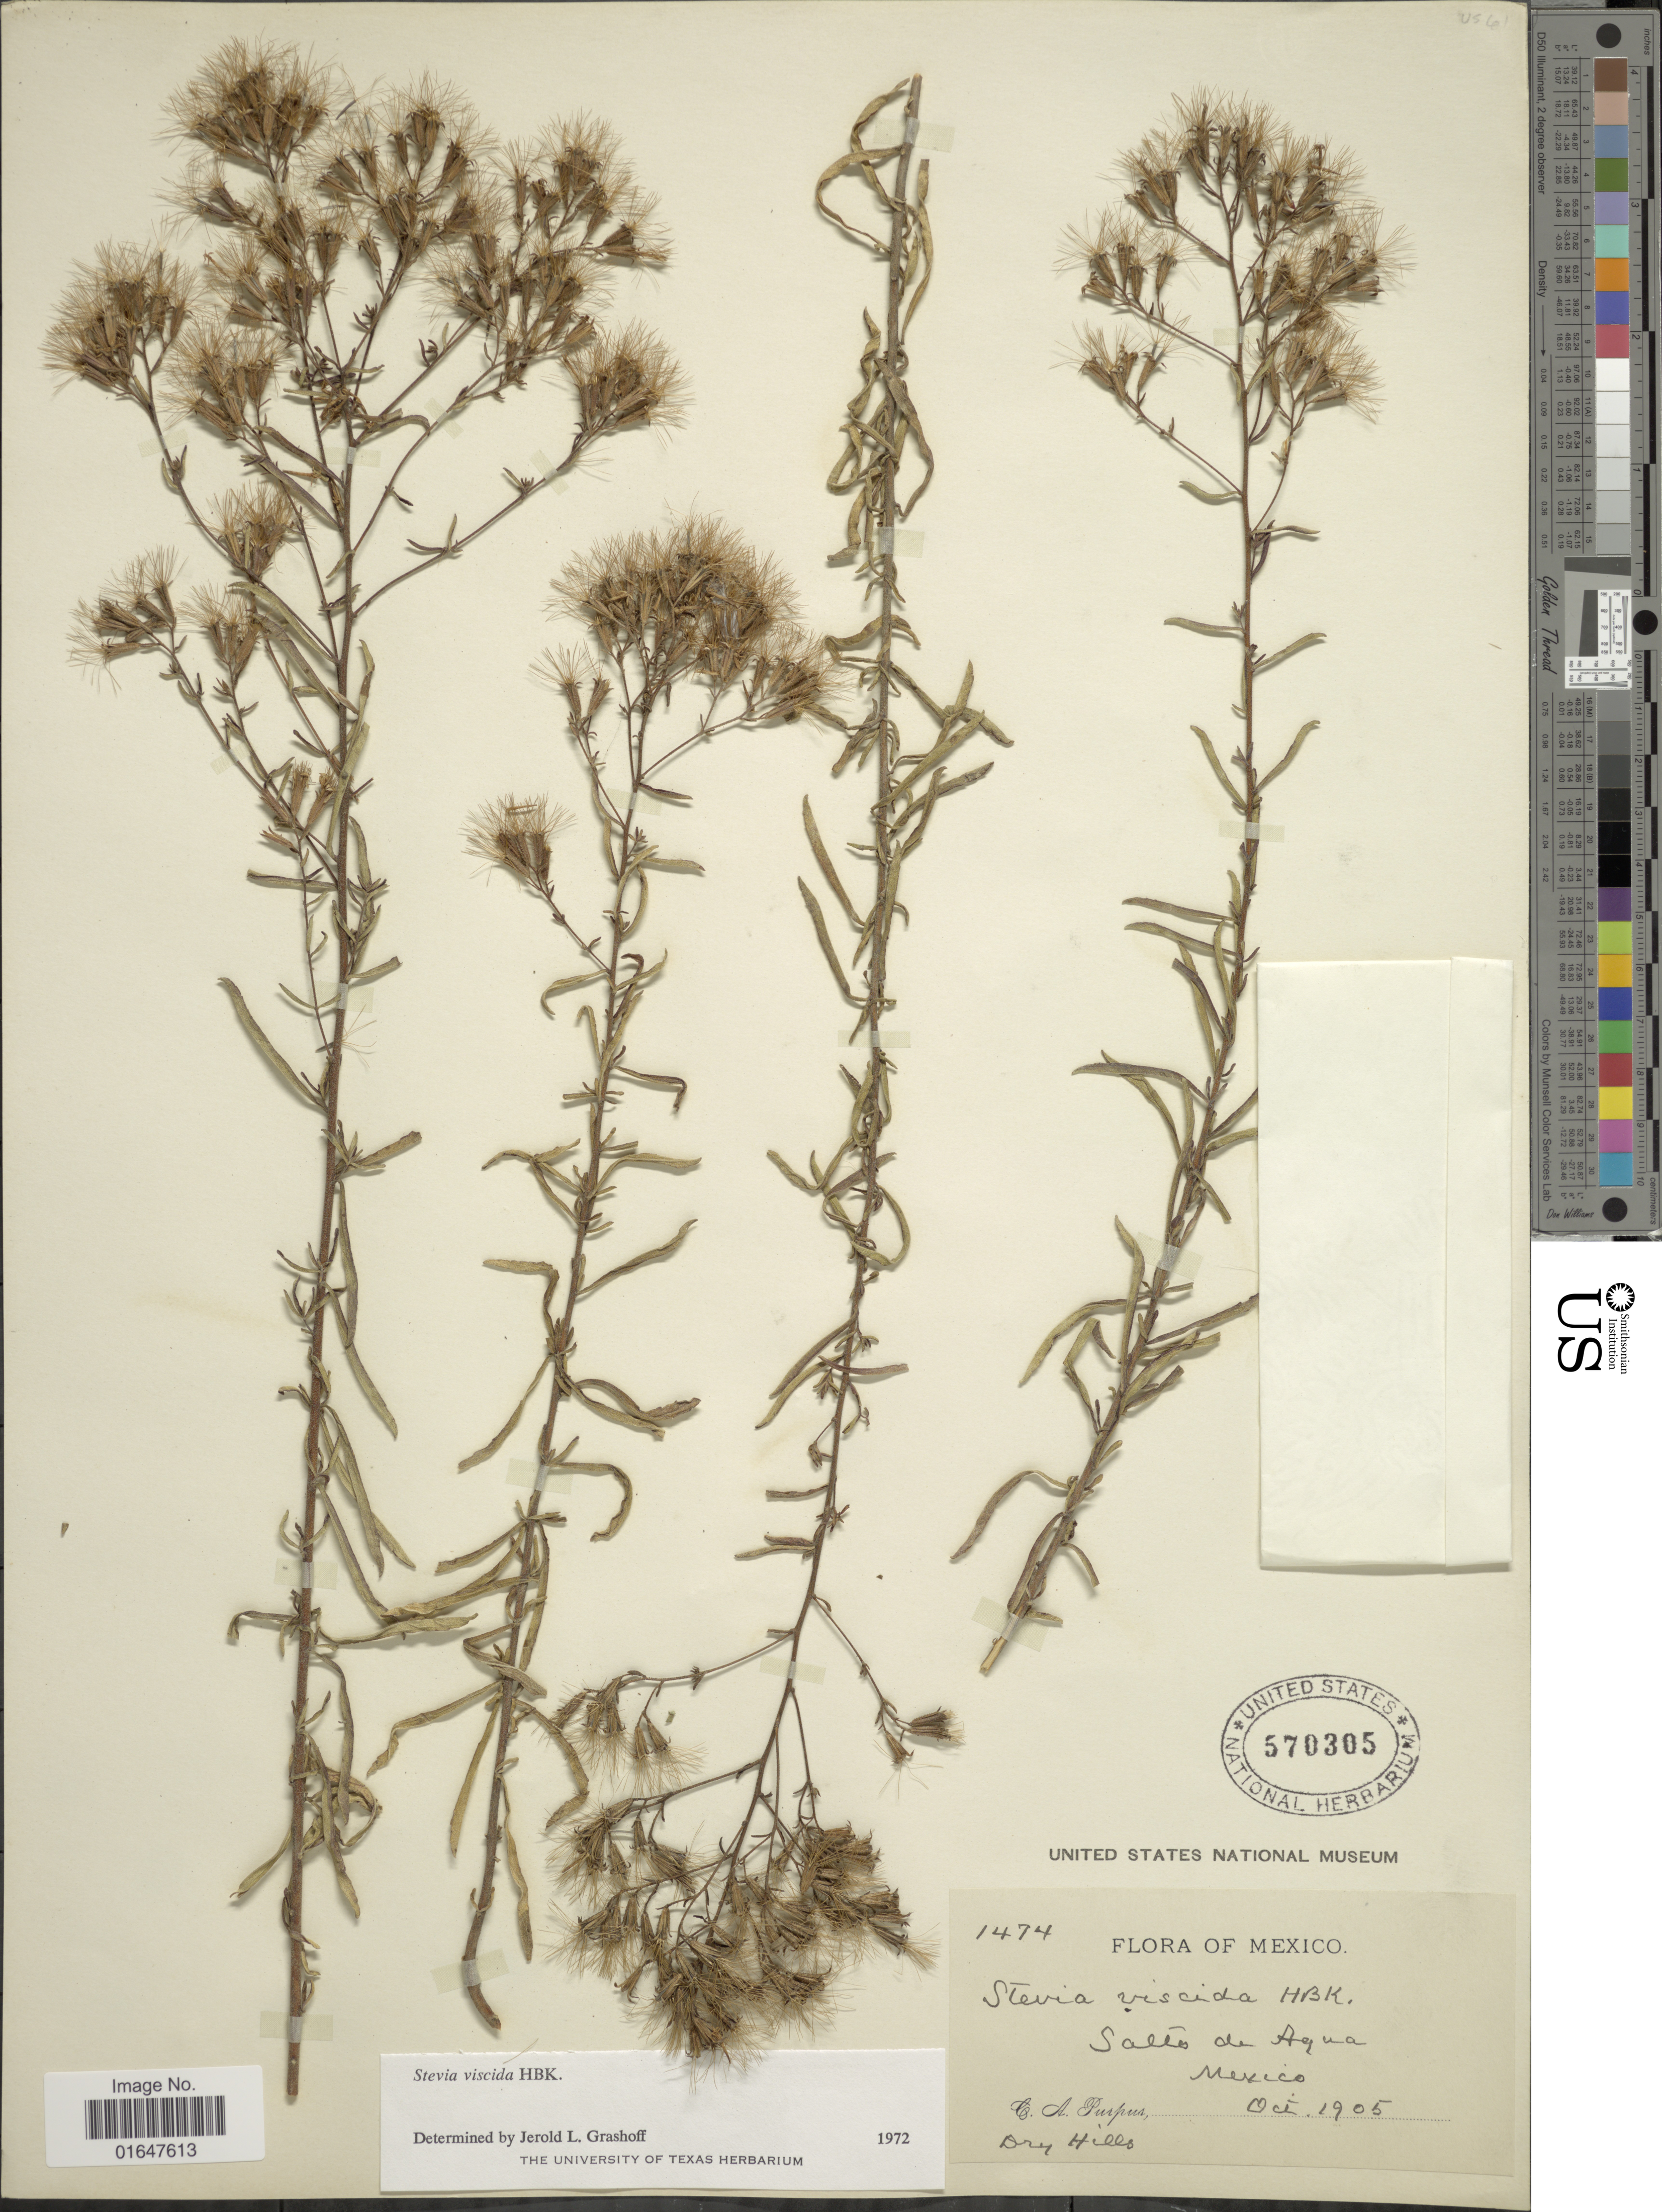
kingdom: Plantae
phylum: Tracheophyta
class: Magnoliopsida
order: Asterales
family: Asteraceae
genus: Stevia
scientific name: Stevia viscida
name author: Kunth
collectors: C. A. Purpus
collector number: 1474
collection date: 1905-10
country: Mexico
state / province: México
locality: Salto de Agua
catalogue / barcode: US 570305